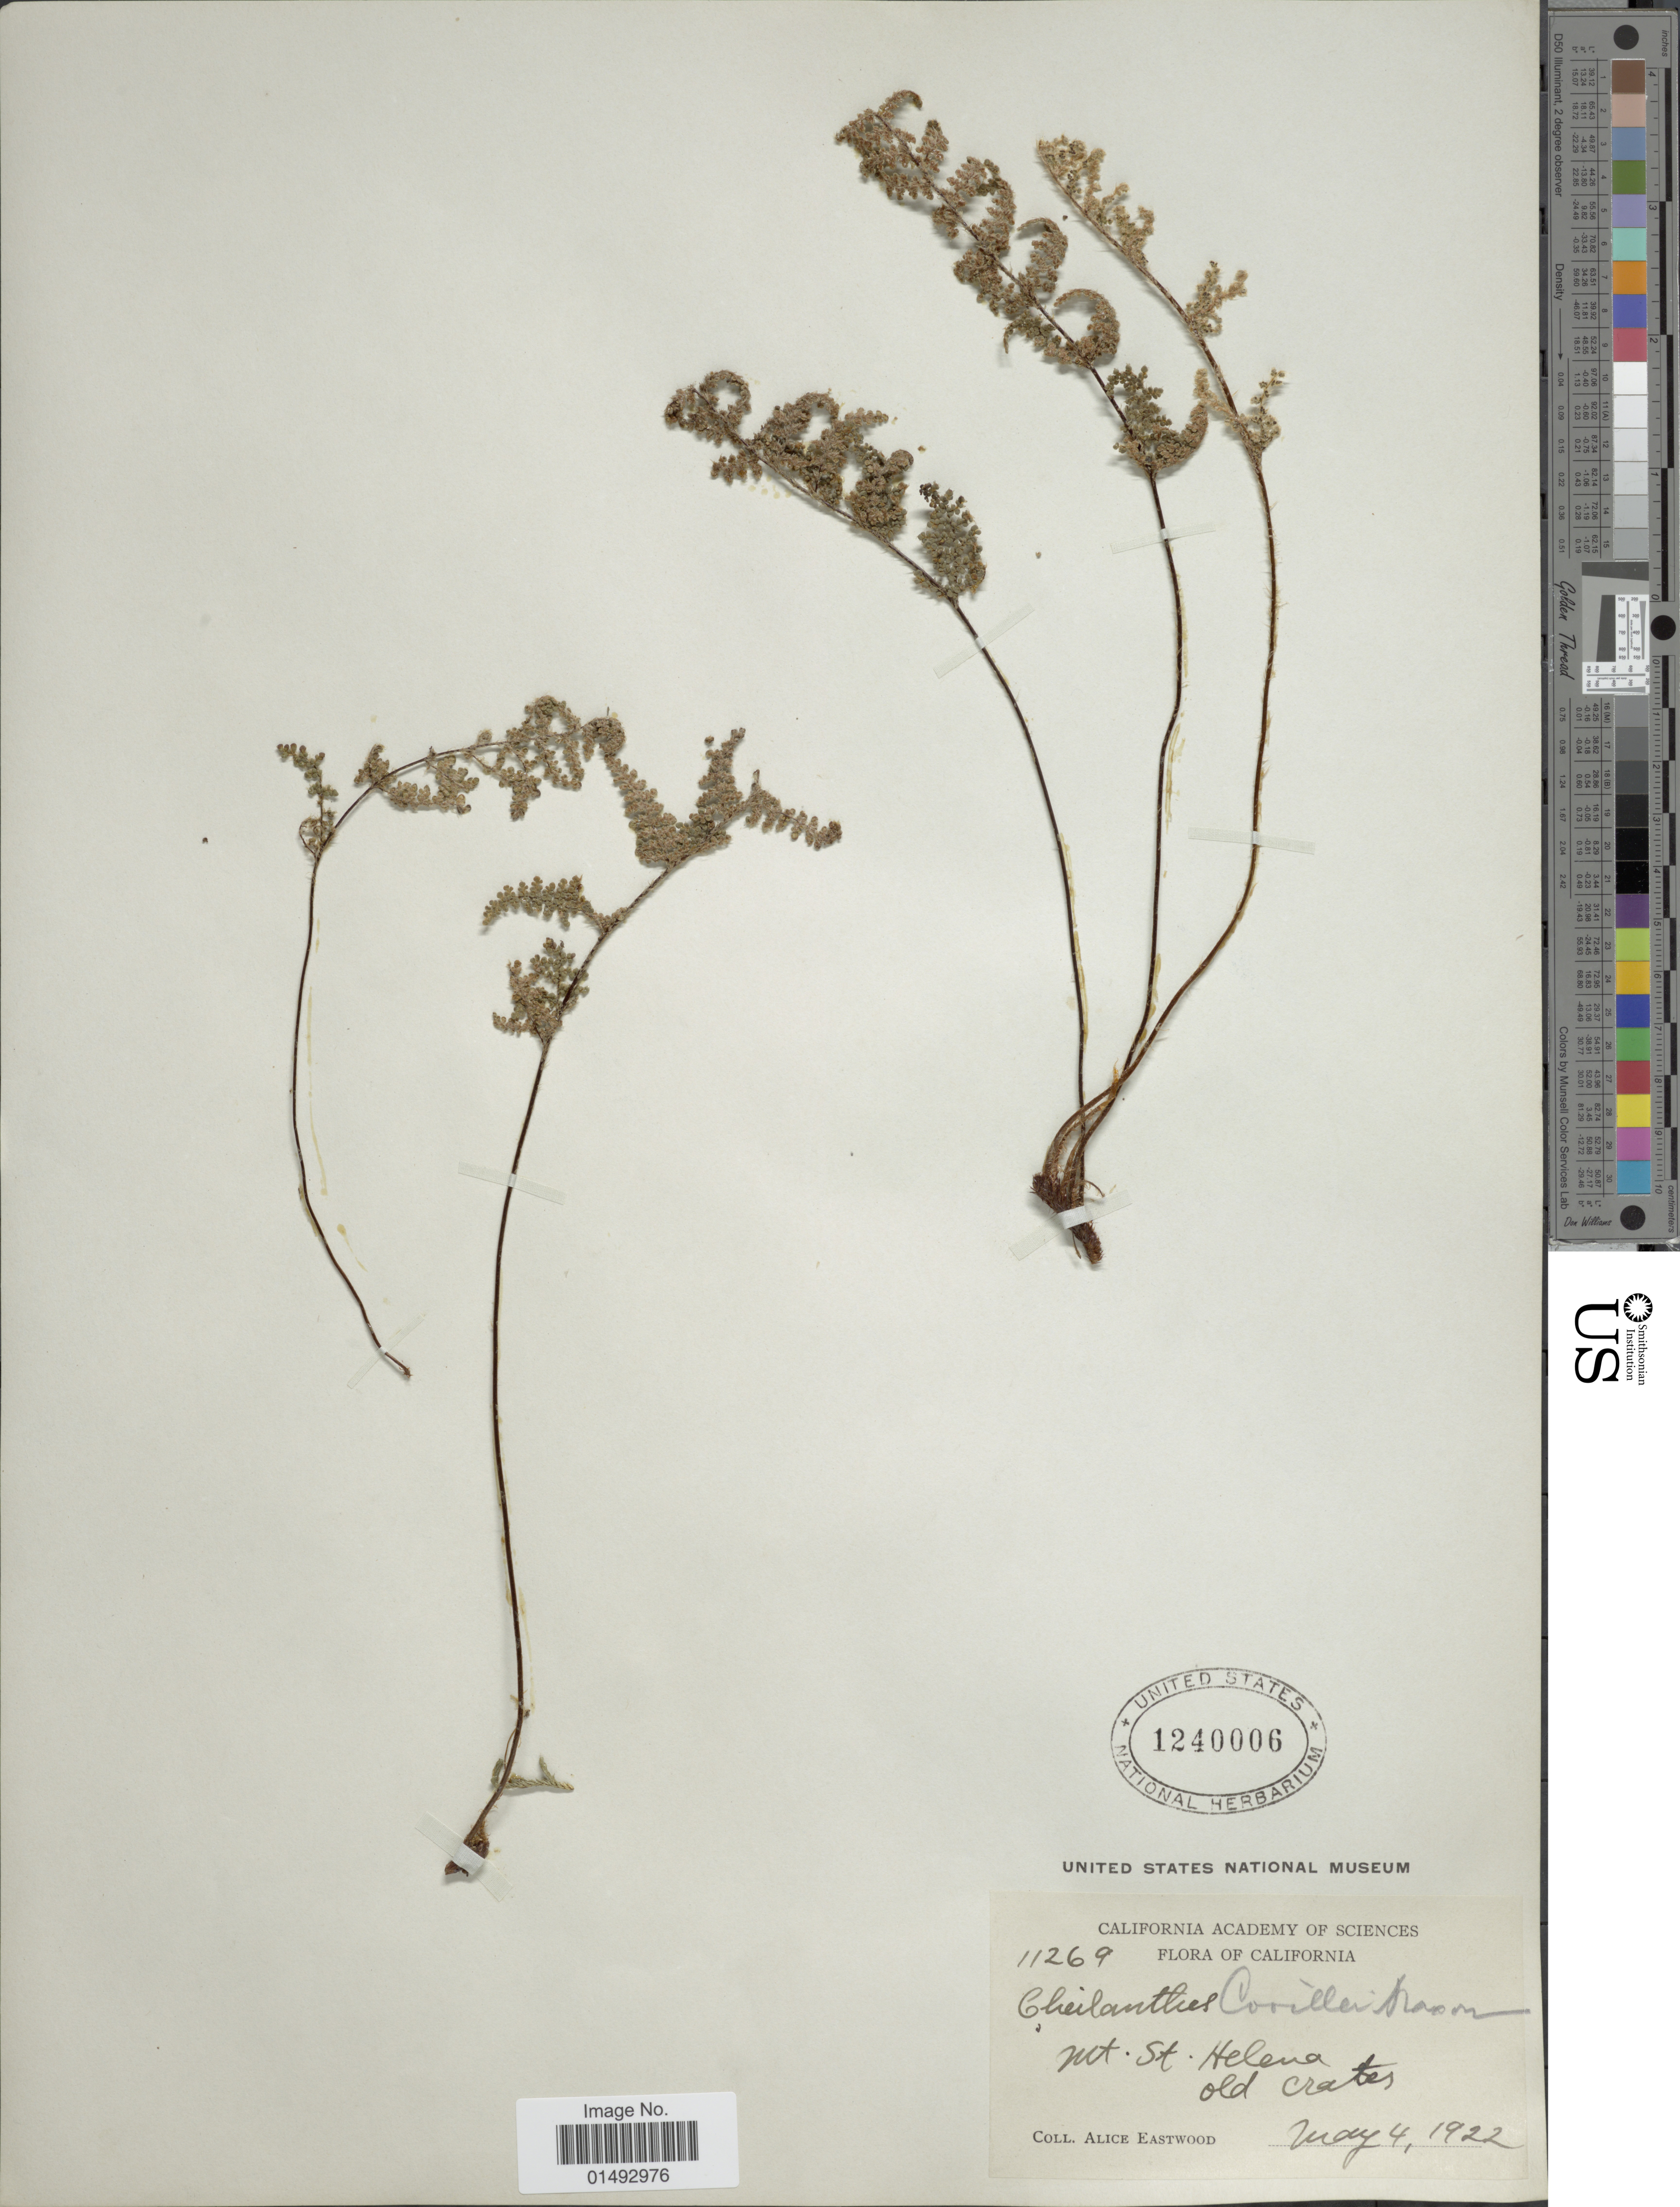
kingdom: Plantae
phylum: Tracheophyta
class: Polypodiopsida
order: Polypodiales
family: Pteridaceae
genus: Myriopteris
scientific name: Myriopteris covillei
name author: (Maxon) Á. Löve & D. Löve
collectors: A. Eastwood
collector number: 11269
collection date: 1922-05-04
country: United States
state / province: California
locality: Mt St Helena, old crates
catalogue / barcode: US 1240006